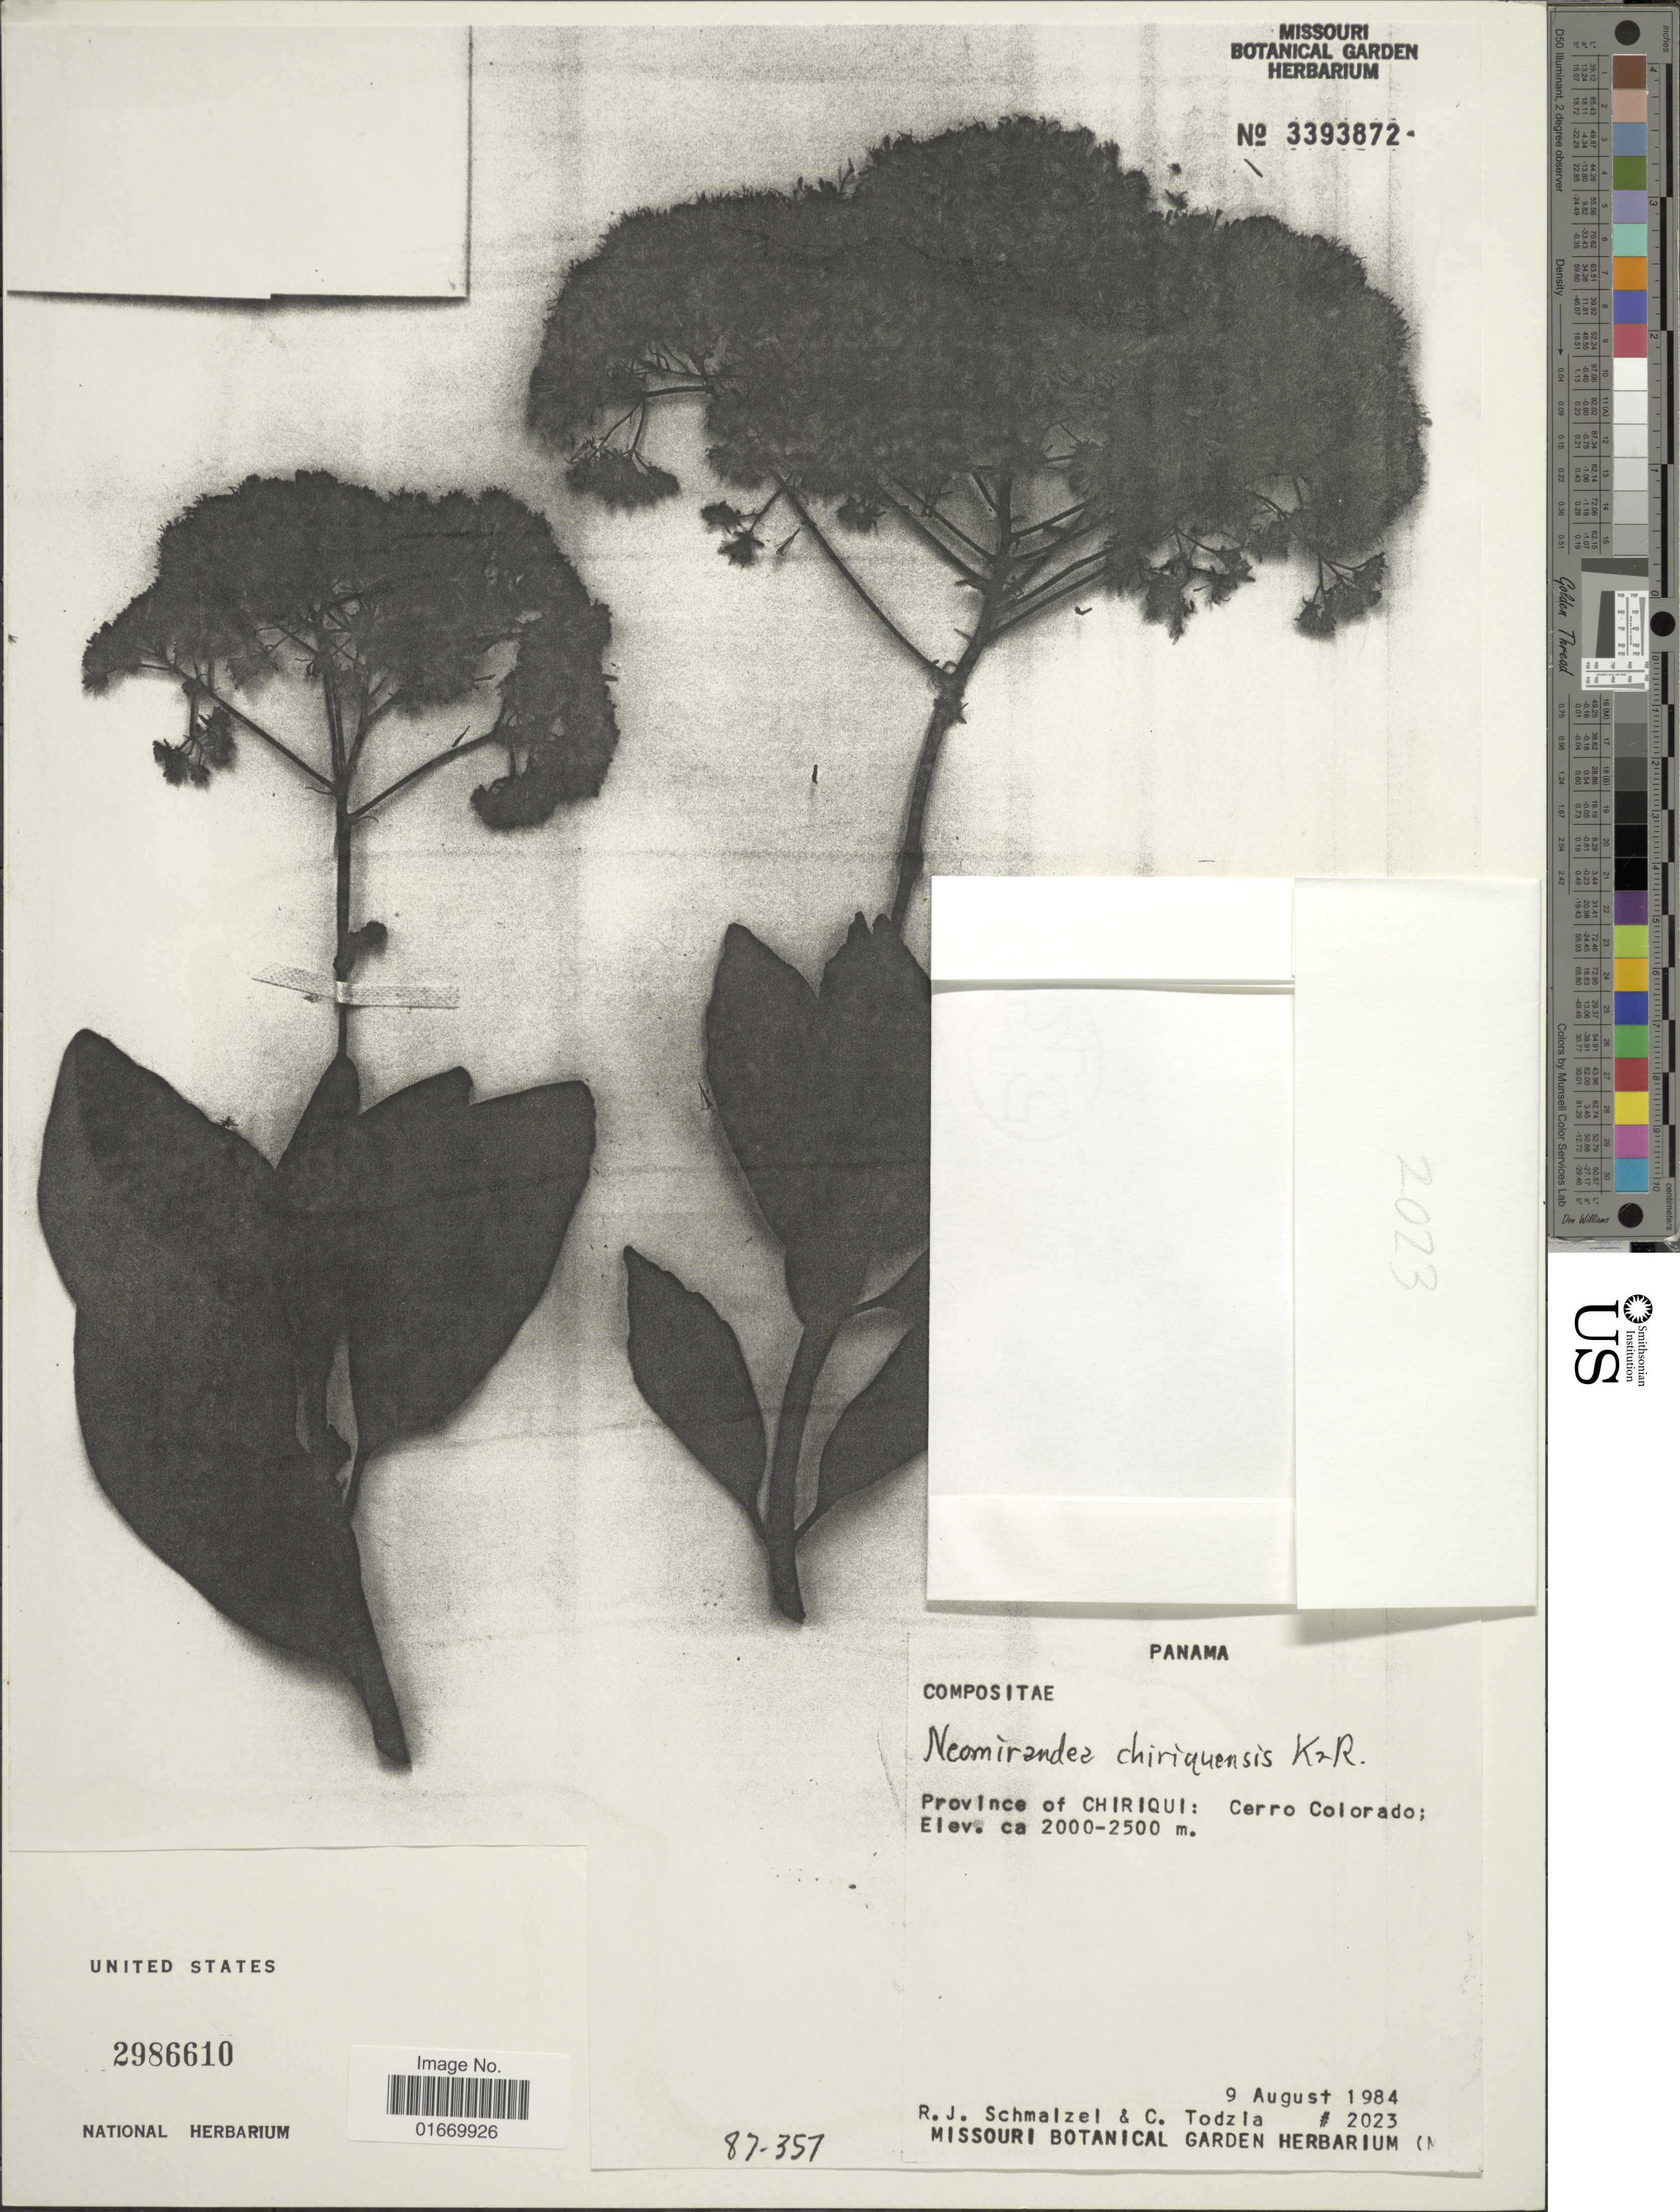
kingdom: Plantae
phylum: Tracheophyta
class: Magnoliopsida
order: Asterales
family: Asteraceae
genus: Neomirandea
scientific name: Neomirandea chiriquensis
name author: R.M. King & H. Rob.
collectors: R. Schmalzel & C. A. Todzia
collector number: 2023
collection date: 1984-08-09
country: Panama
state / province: Chiriqui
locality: Cerro Colorado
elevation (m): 2000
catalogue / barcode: US 2986610